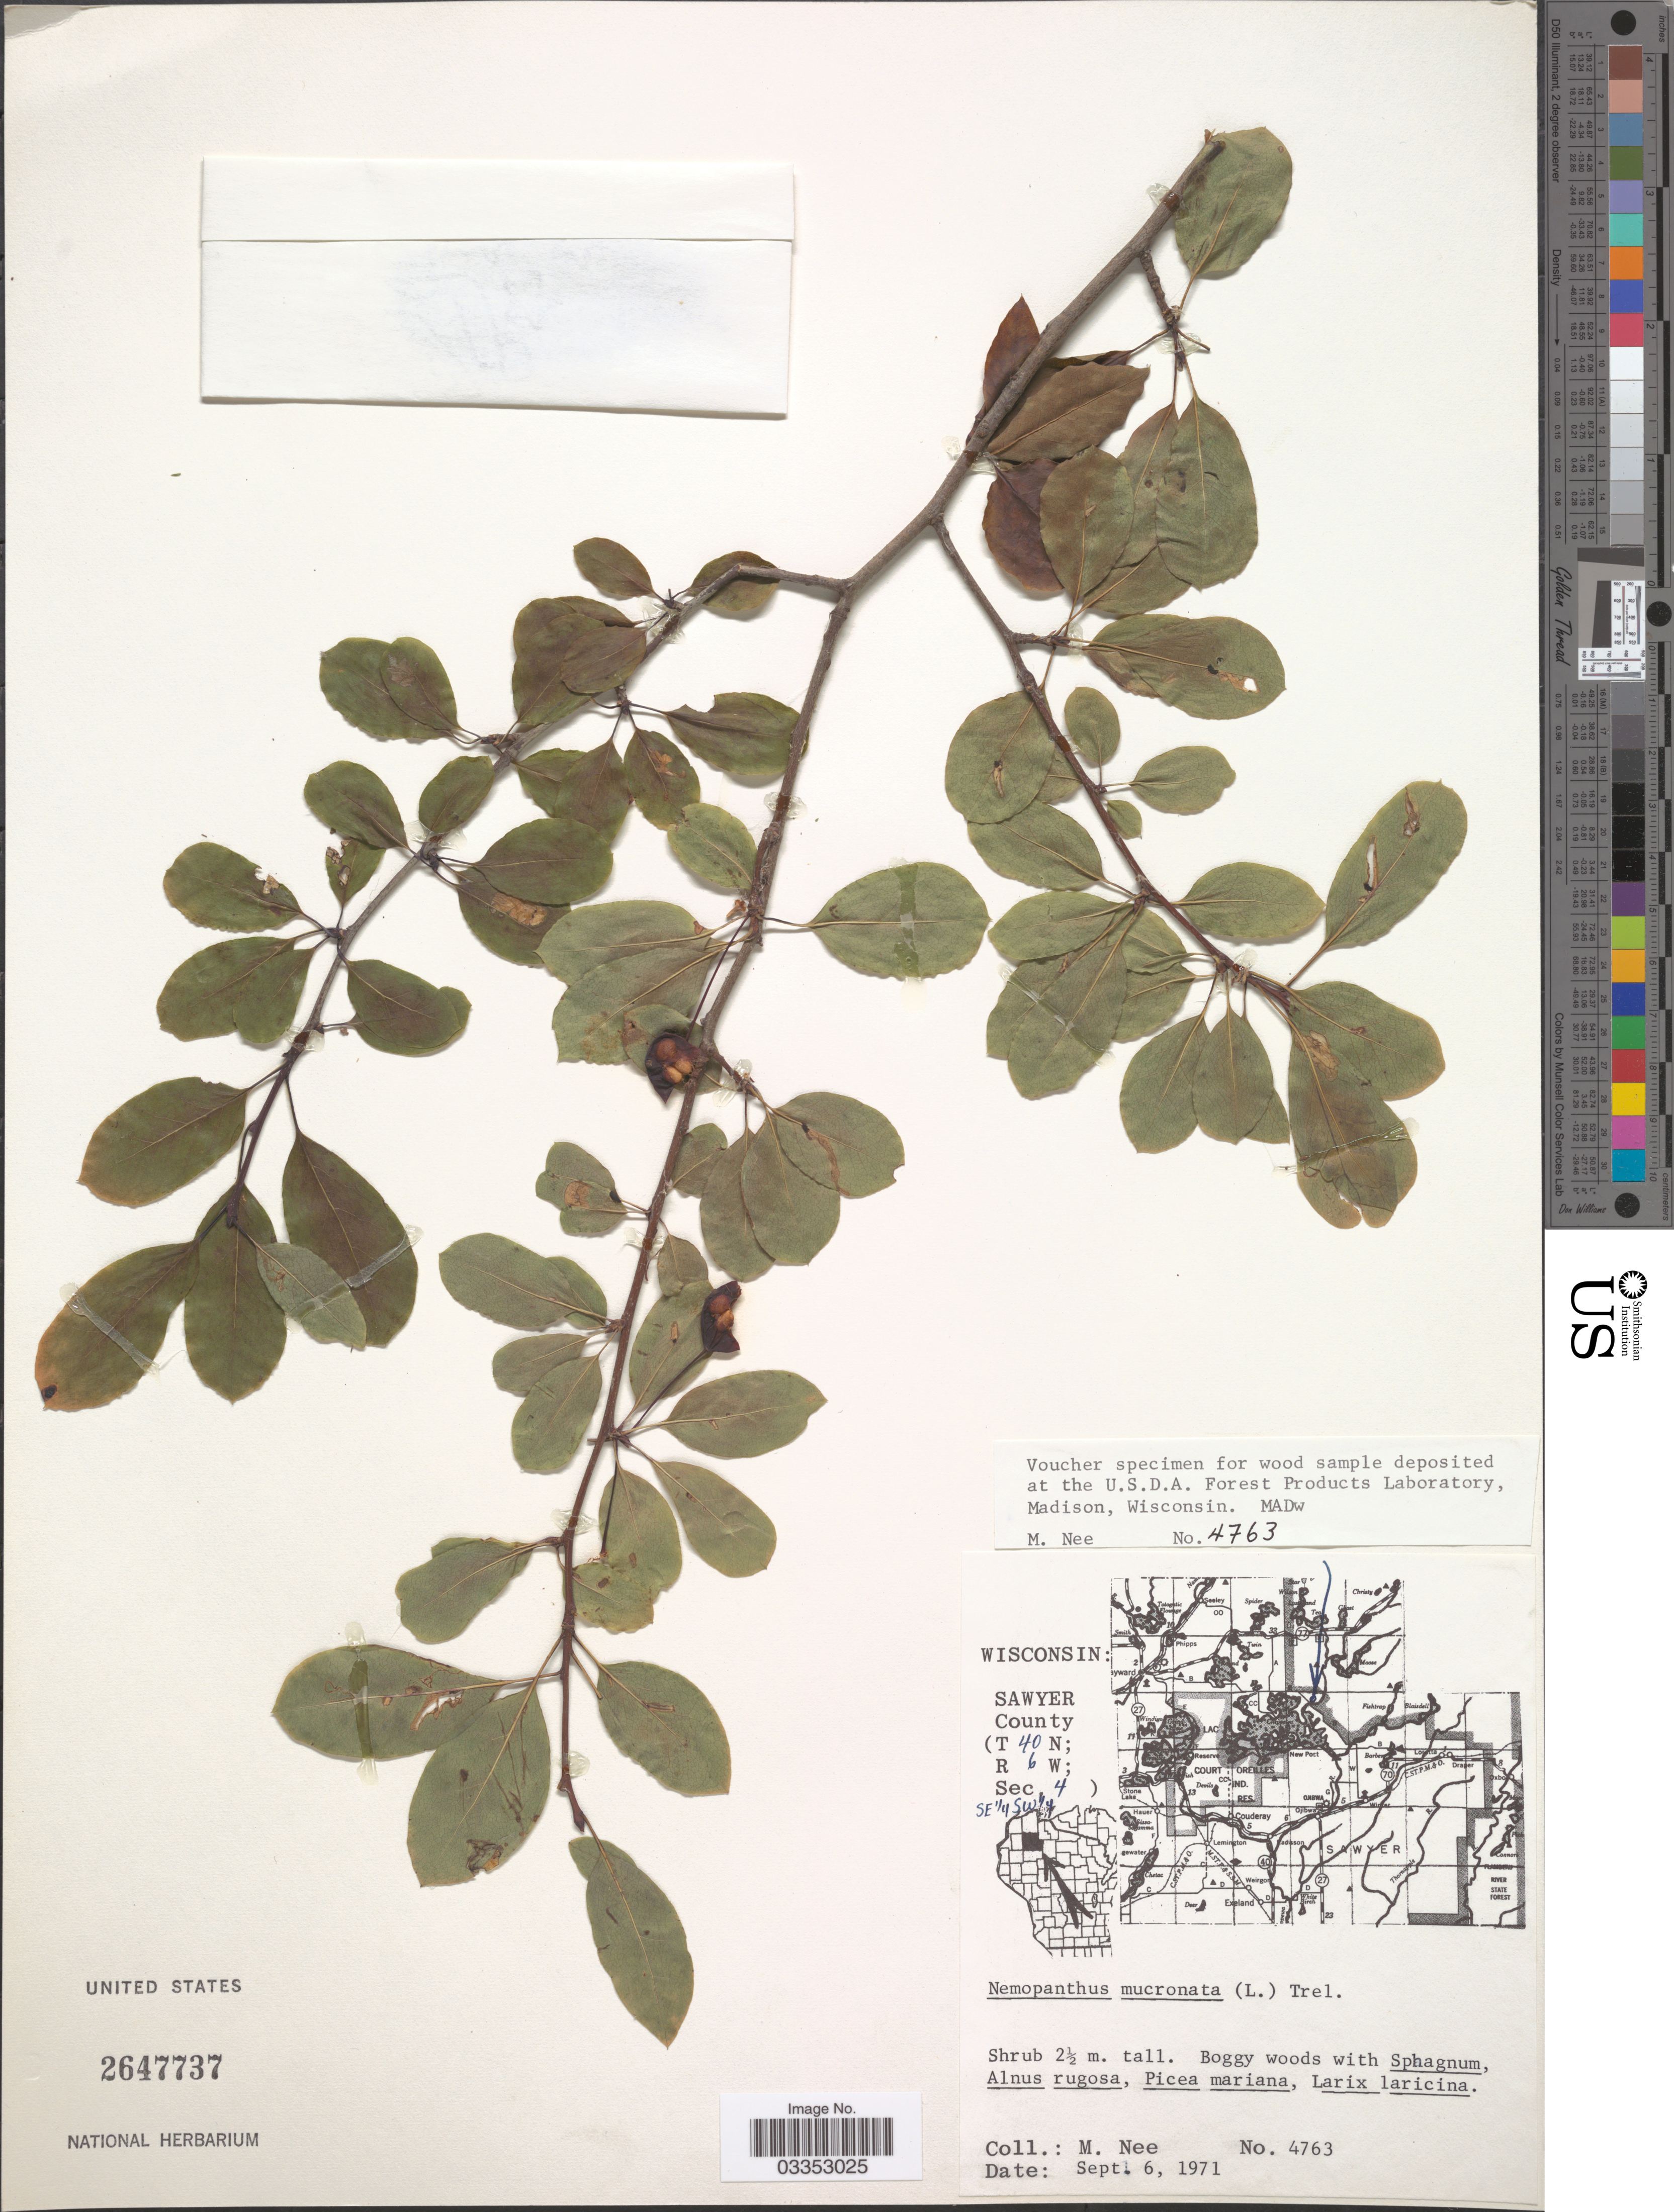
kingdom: Plantae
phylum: Tracheophyta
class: Magnoliopsida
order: Aquifoliales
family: Aquifoliaceae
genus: Nemopanthus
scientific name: Nemopanthus mucronatus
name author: (L.) Trel.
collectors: M. Nee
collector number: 4763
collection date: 1971-09-06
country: United States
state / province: Wisconsin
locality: Sawyer County (T 40 N; R 6 W; Sec 4). SE 1/4 SW 1/4.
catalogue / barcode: US 2647737